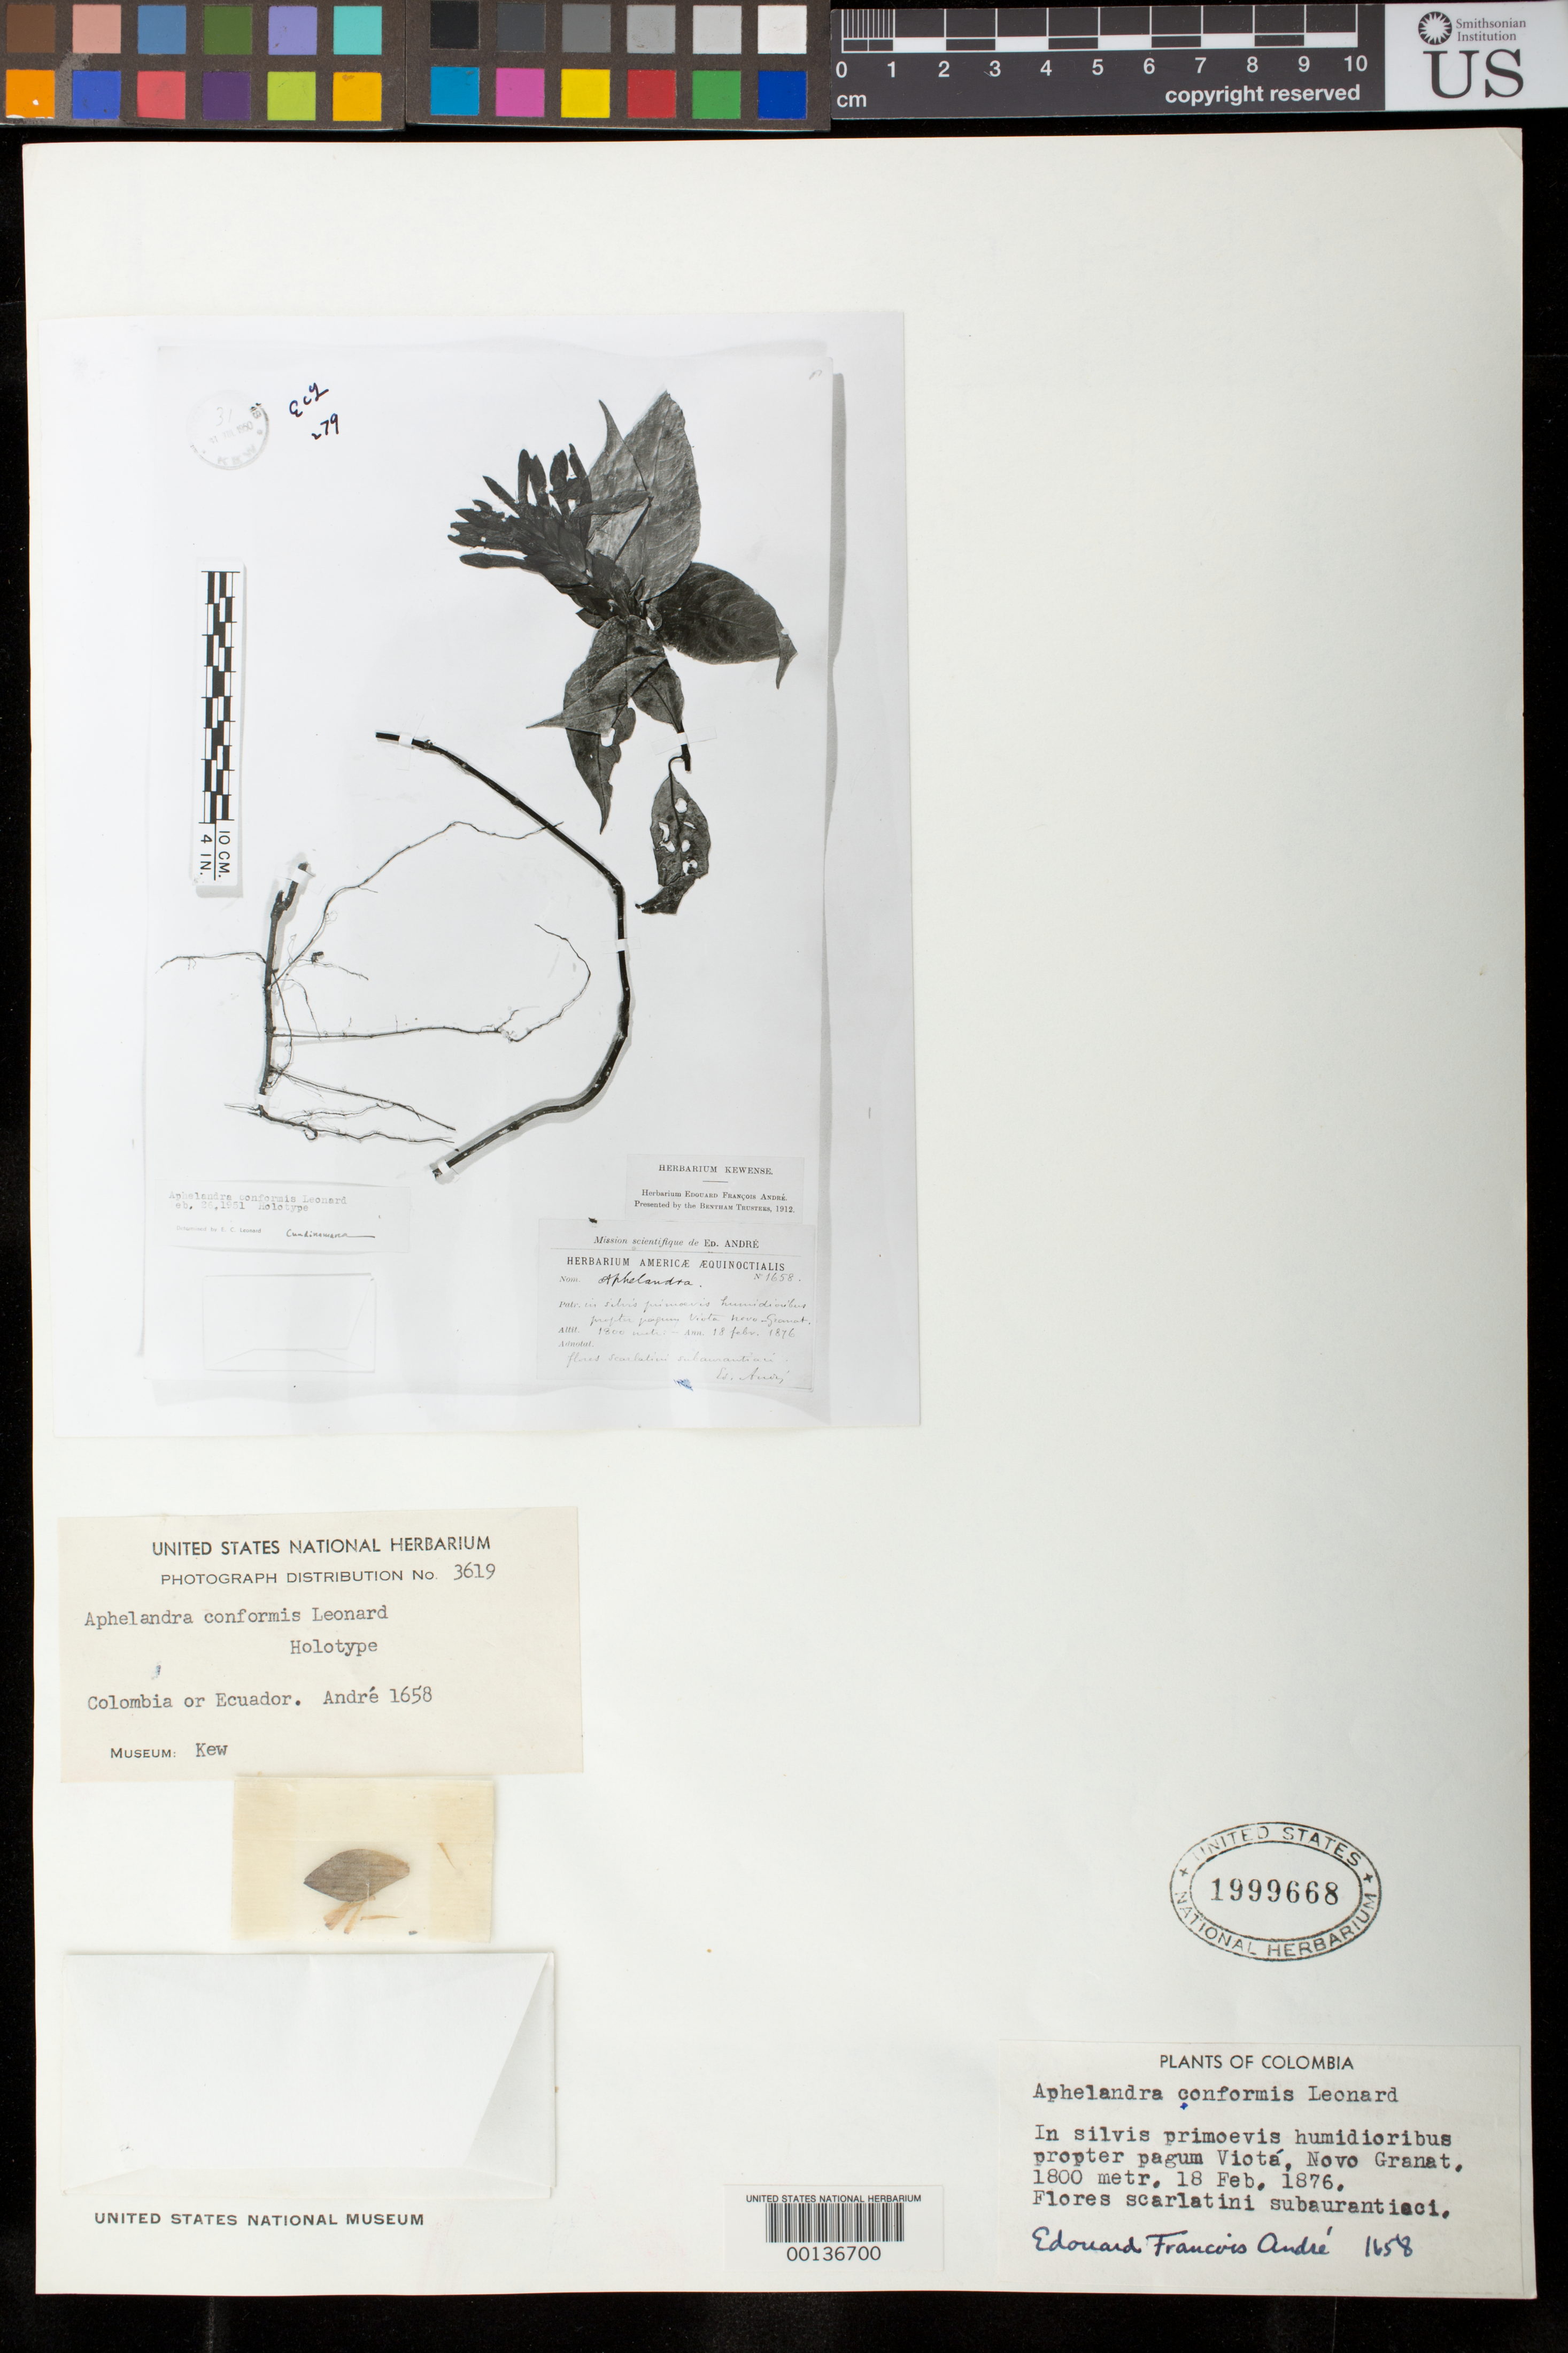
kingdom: Plantae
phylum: Tracheophyta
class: Magnoliopsida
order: Lamiales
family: Acanthaceae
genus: Aphelandra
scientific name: Aphelandra conformis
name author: Leonard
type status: Isotype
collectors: É. F. André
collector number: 1658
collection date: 1876-02-18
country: Colombia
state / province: Cundinamarca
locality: Viota, Novo-Granat.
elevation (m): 1800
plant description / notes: Photograph and fragmentary material of (holo) type specimen ex herb. Kew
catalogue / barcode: US 1999668